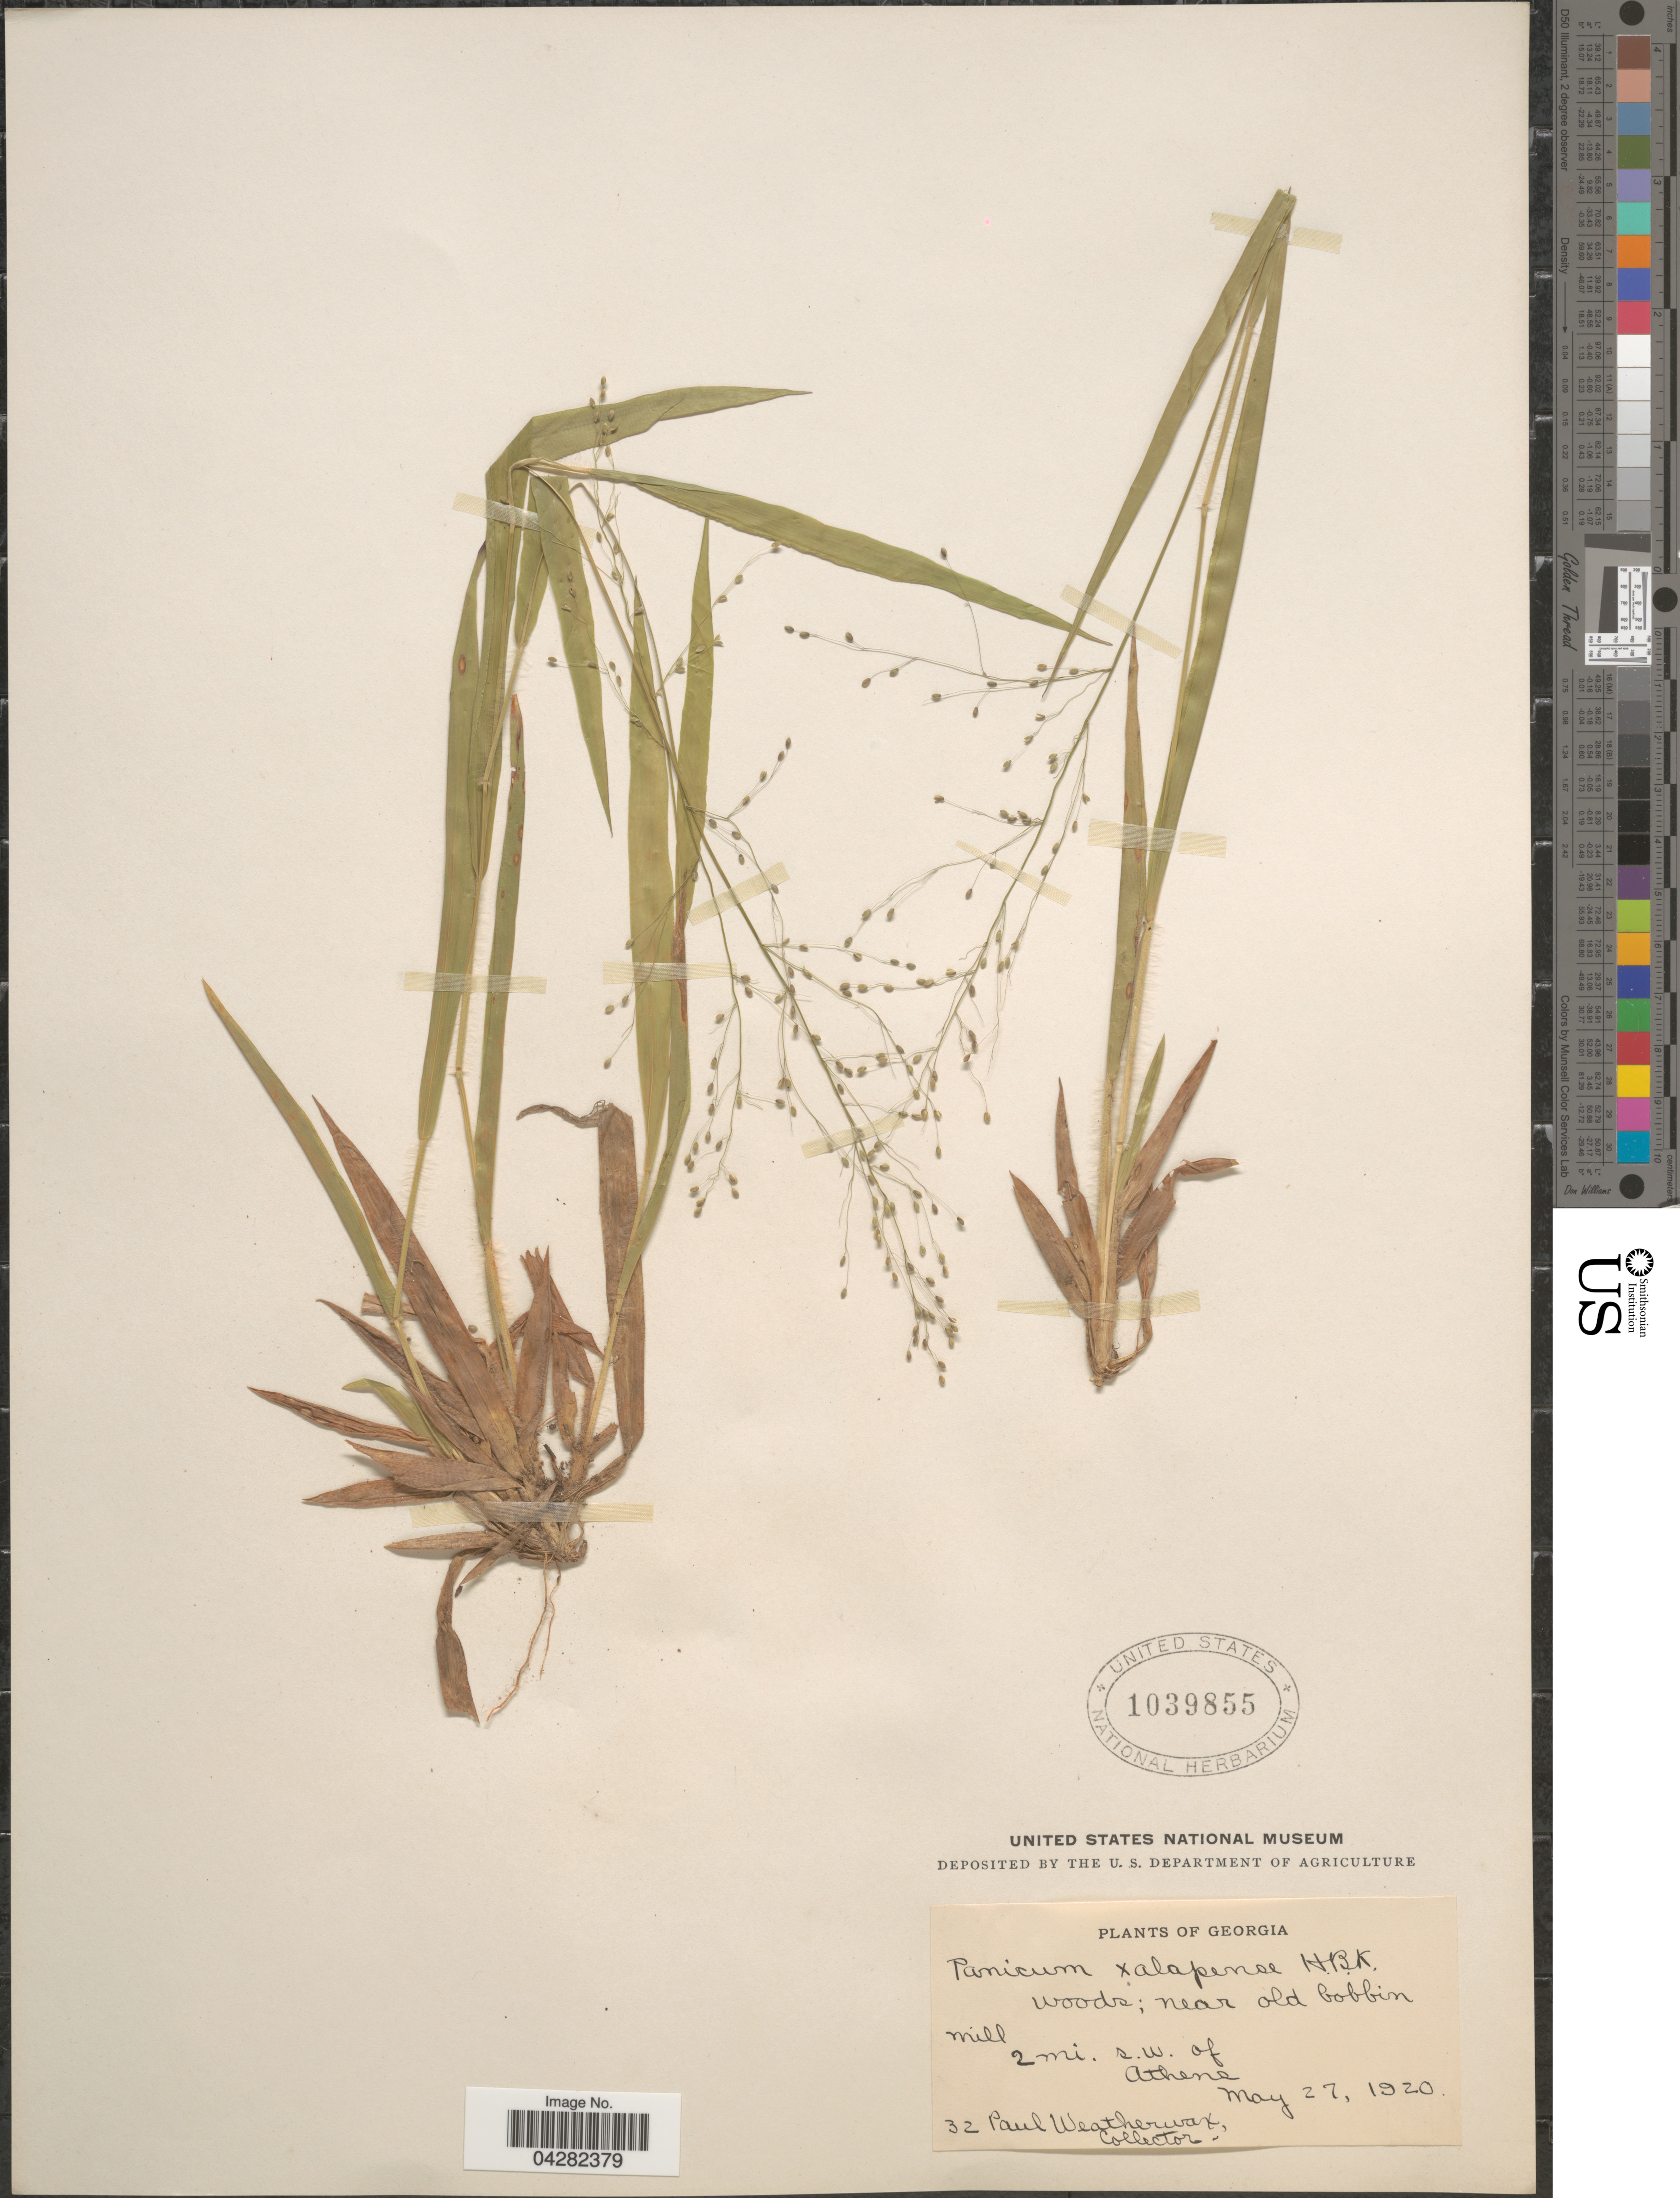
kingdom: Plantae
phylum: Tracheophyta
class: Liliopsida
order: Poales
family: Poaceae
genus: Dichanthelium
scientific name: Dichanthelium laxiflorum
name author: (Lam.) Gould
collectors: P. Weatherwax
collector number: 32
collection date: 1920-05-27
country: United States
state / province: Georgia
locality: Woods; near old bobbin mill. 2 mi. s. w. of Athens.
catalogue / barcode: US 1039855